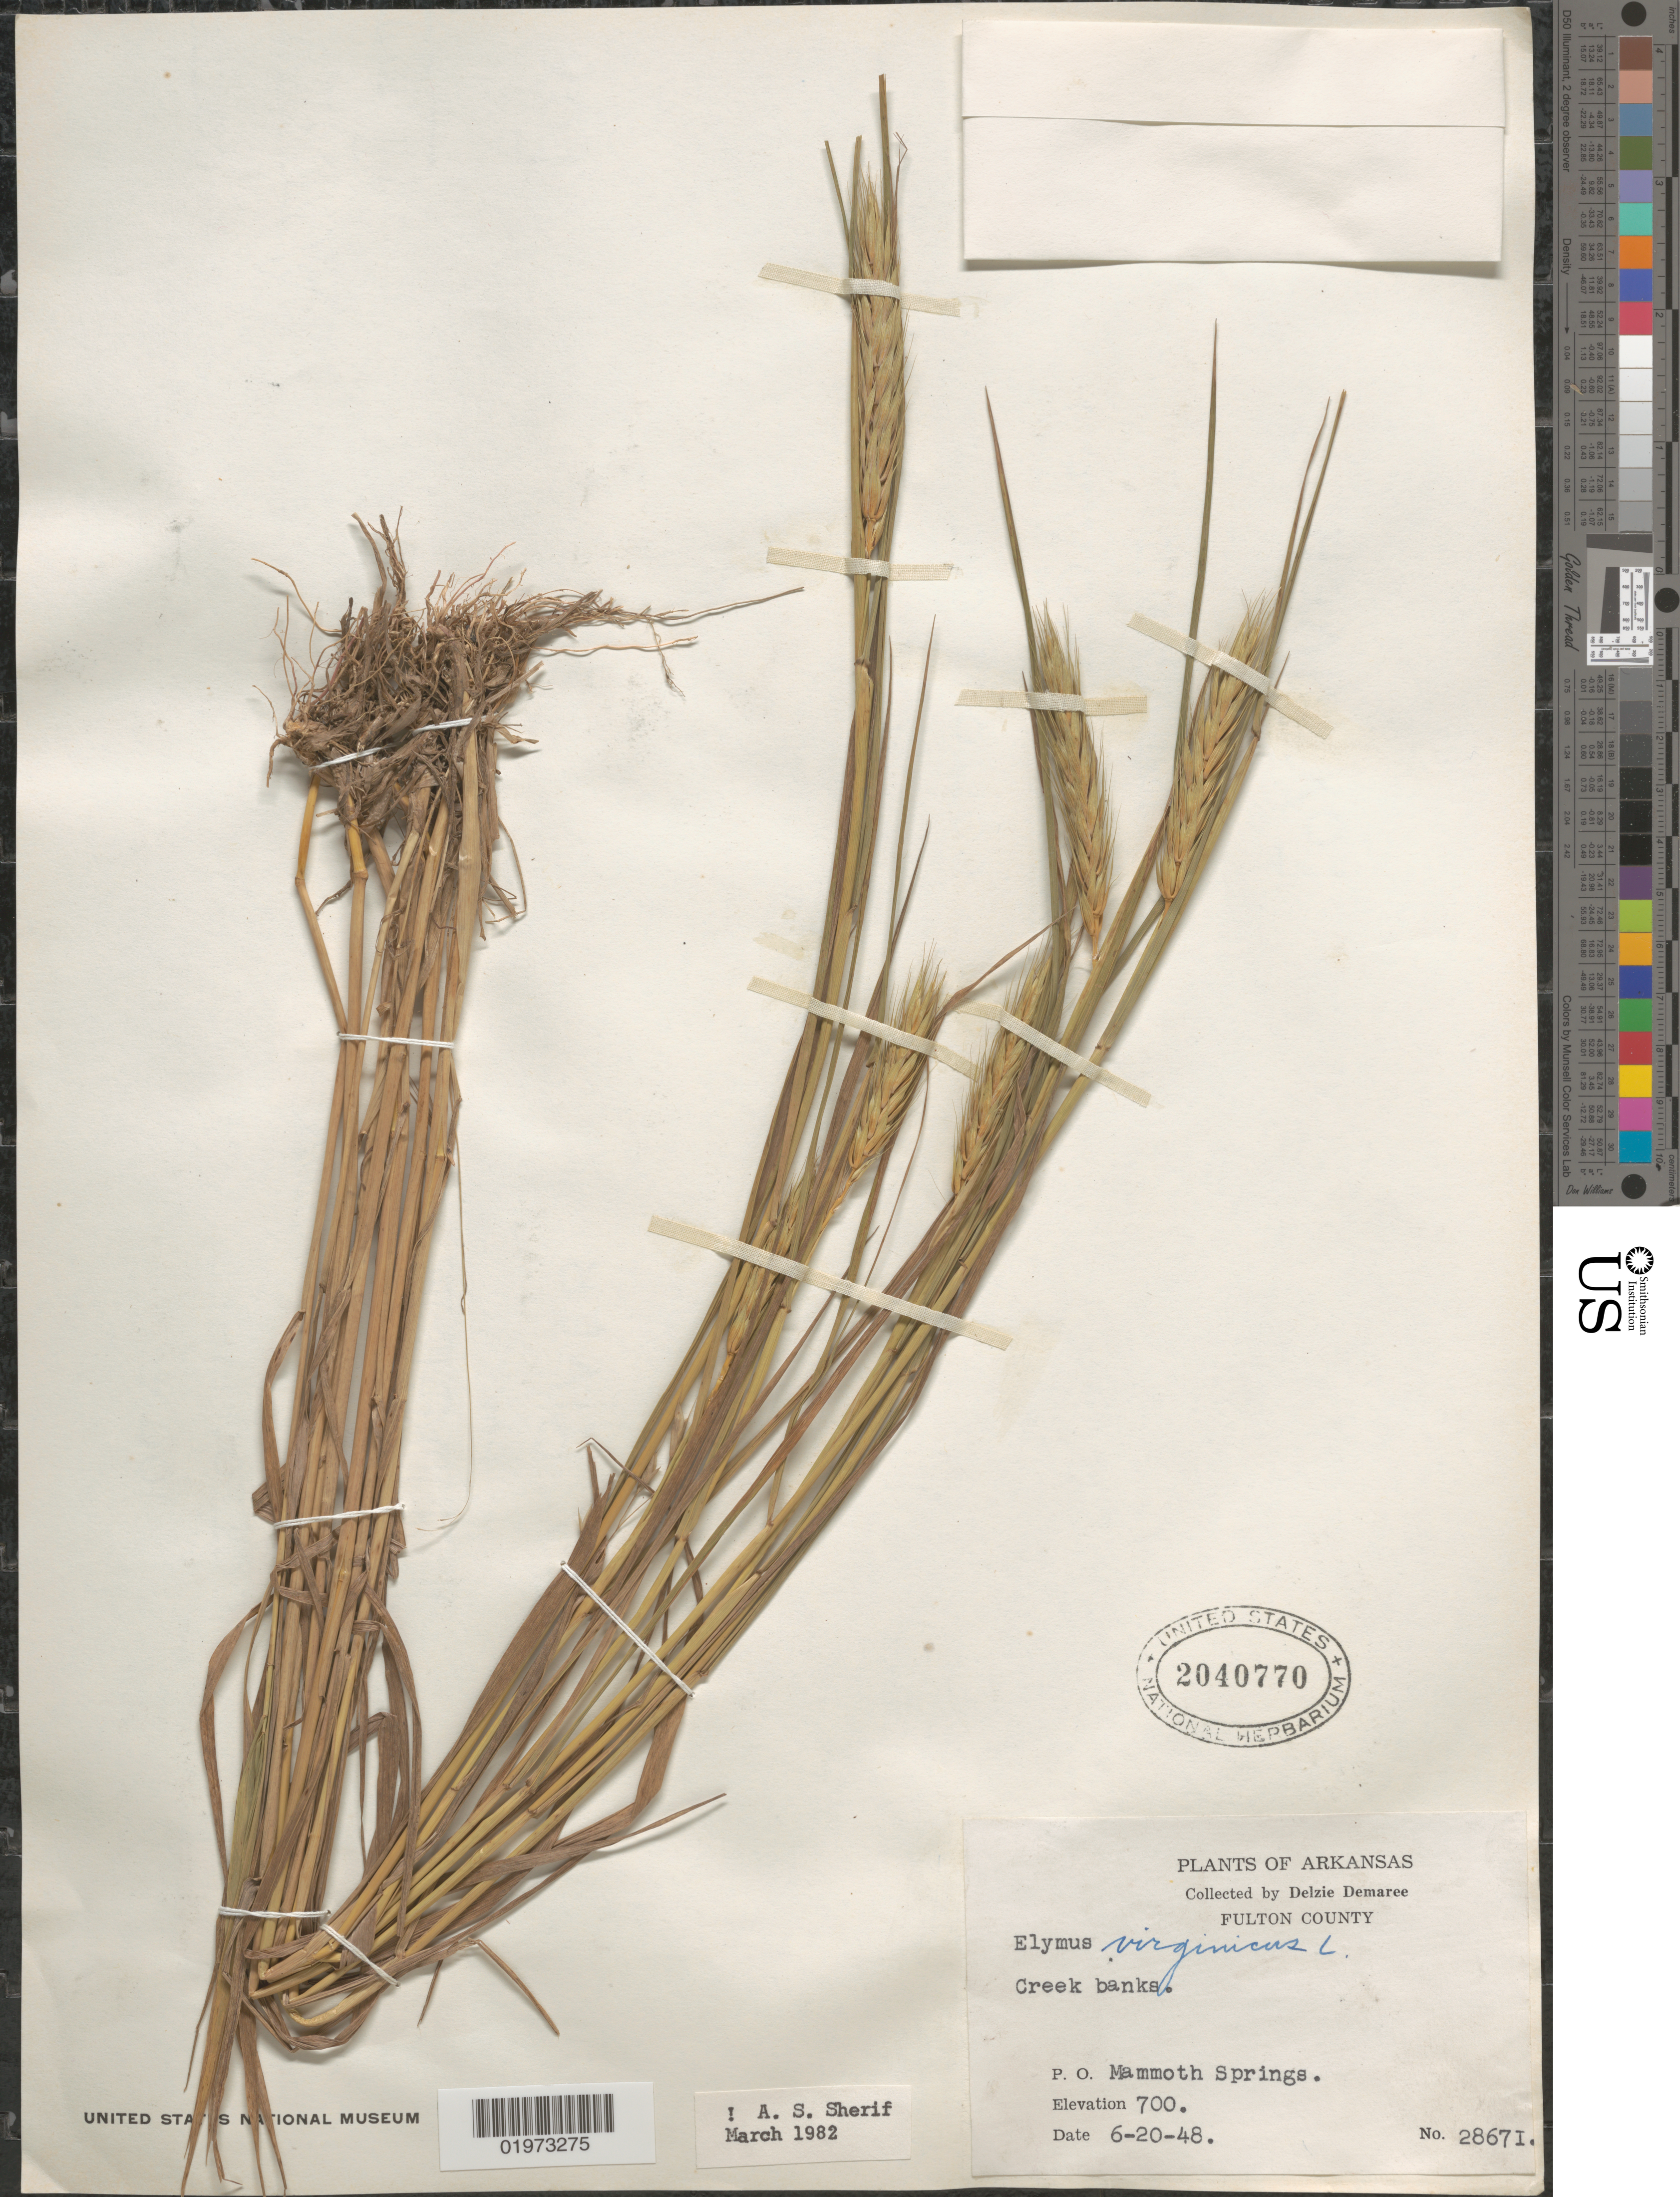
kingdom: Plantae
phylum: Tracheophyta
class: Liliopsida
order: Poales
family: Poaceae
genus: Elymus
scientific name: Elymus virginicus var. virginicus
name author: L.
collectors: D. Demaree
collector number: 28671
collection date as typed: Transcribed d/m/y: 20/6/48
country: United States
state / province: Arkansas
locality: Fulton County. Creek banks. P. O. Mammoth Springs.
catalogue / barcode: US 2040770